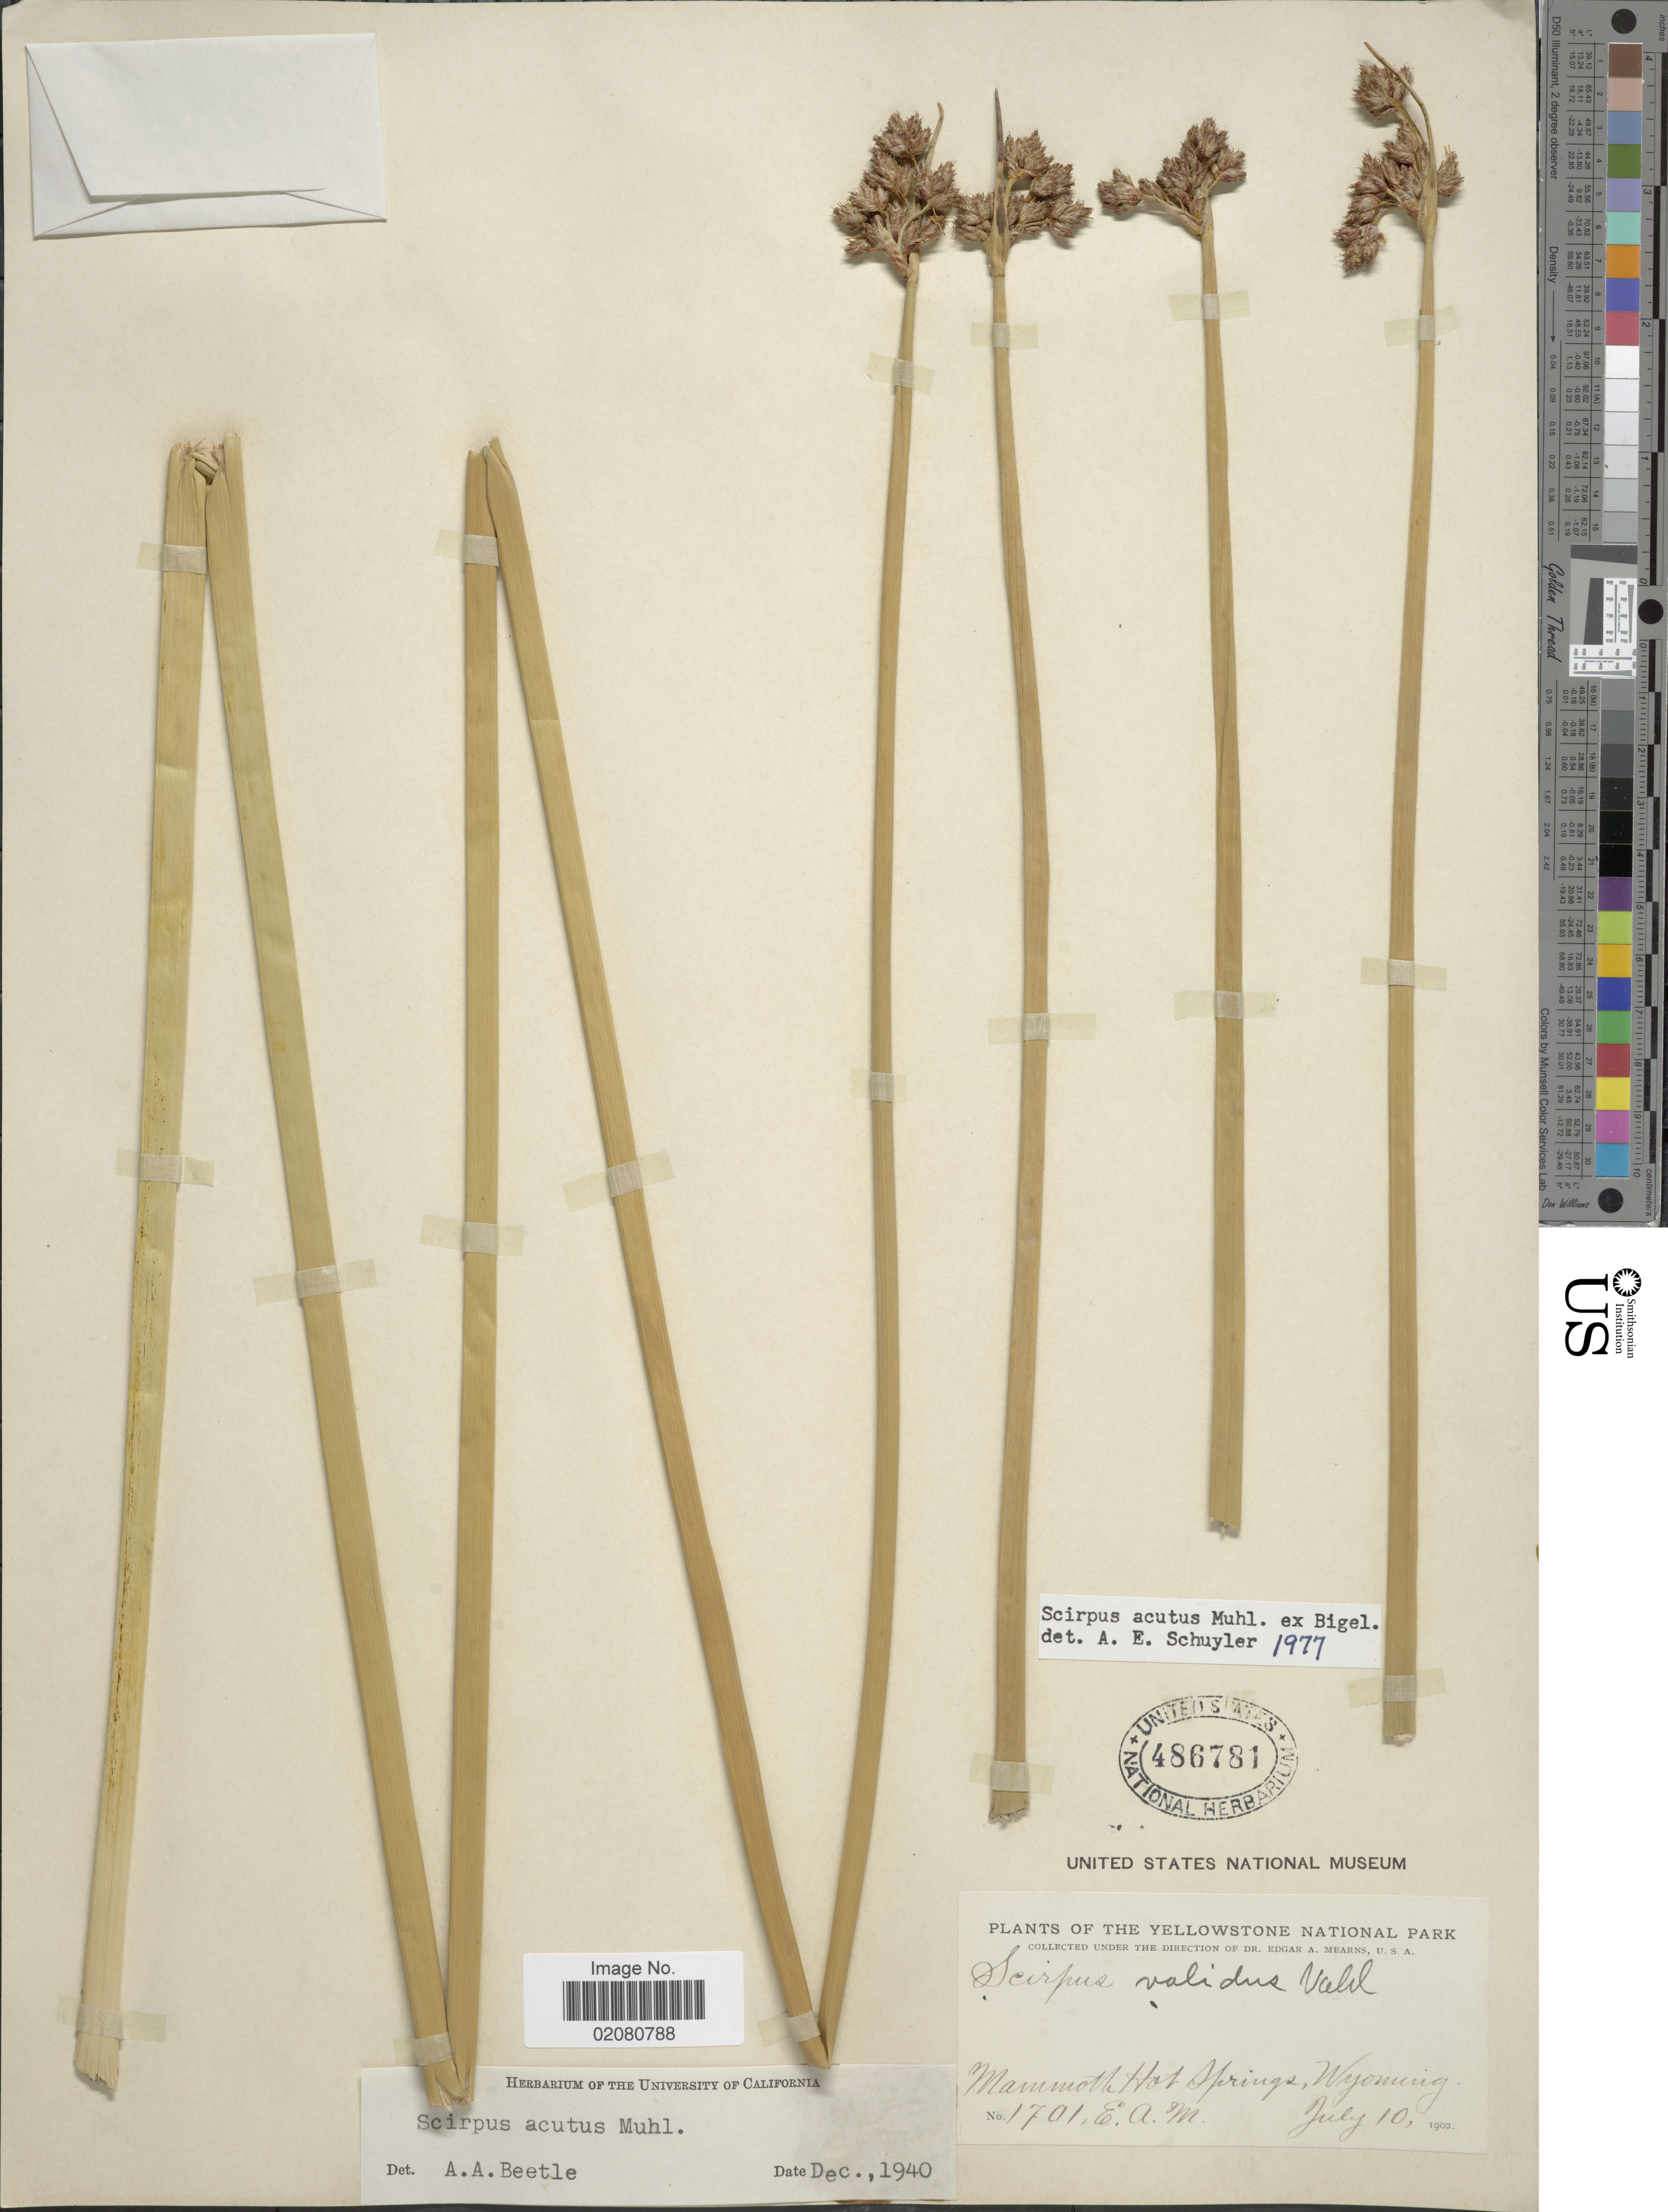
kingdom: Plantae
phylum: Tracheophyta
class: Liliopsida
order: Poales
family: Cyperaceae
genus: Schoenoplectus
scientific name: Schoenoplectus acutus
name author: (Muhl. ex Bigelow) Á. Löve & D. Löve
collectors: E. A. Mearns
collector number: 1701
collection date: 1902-07-10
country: United States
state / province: Wyoming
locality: Yellowstone National Park. Mammoth Hot Springs, Wyoming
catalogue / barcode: US 486781